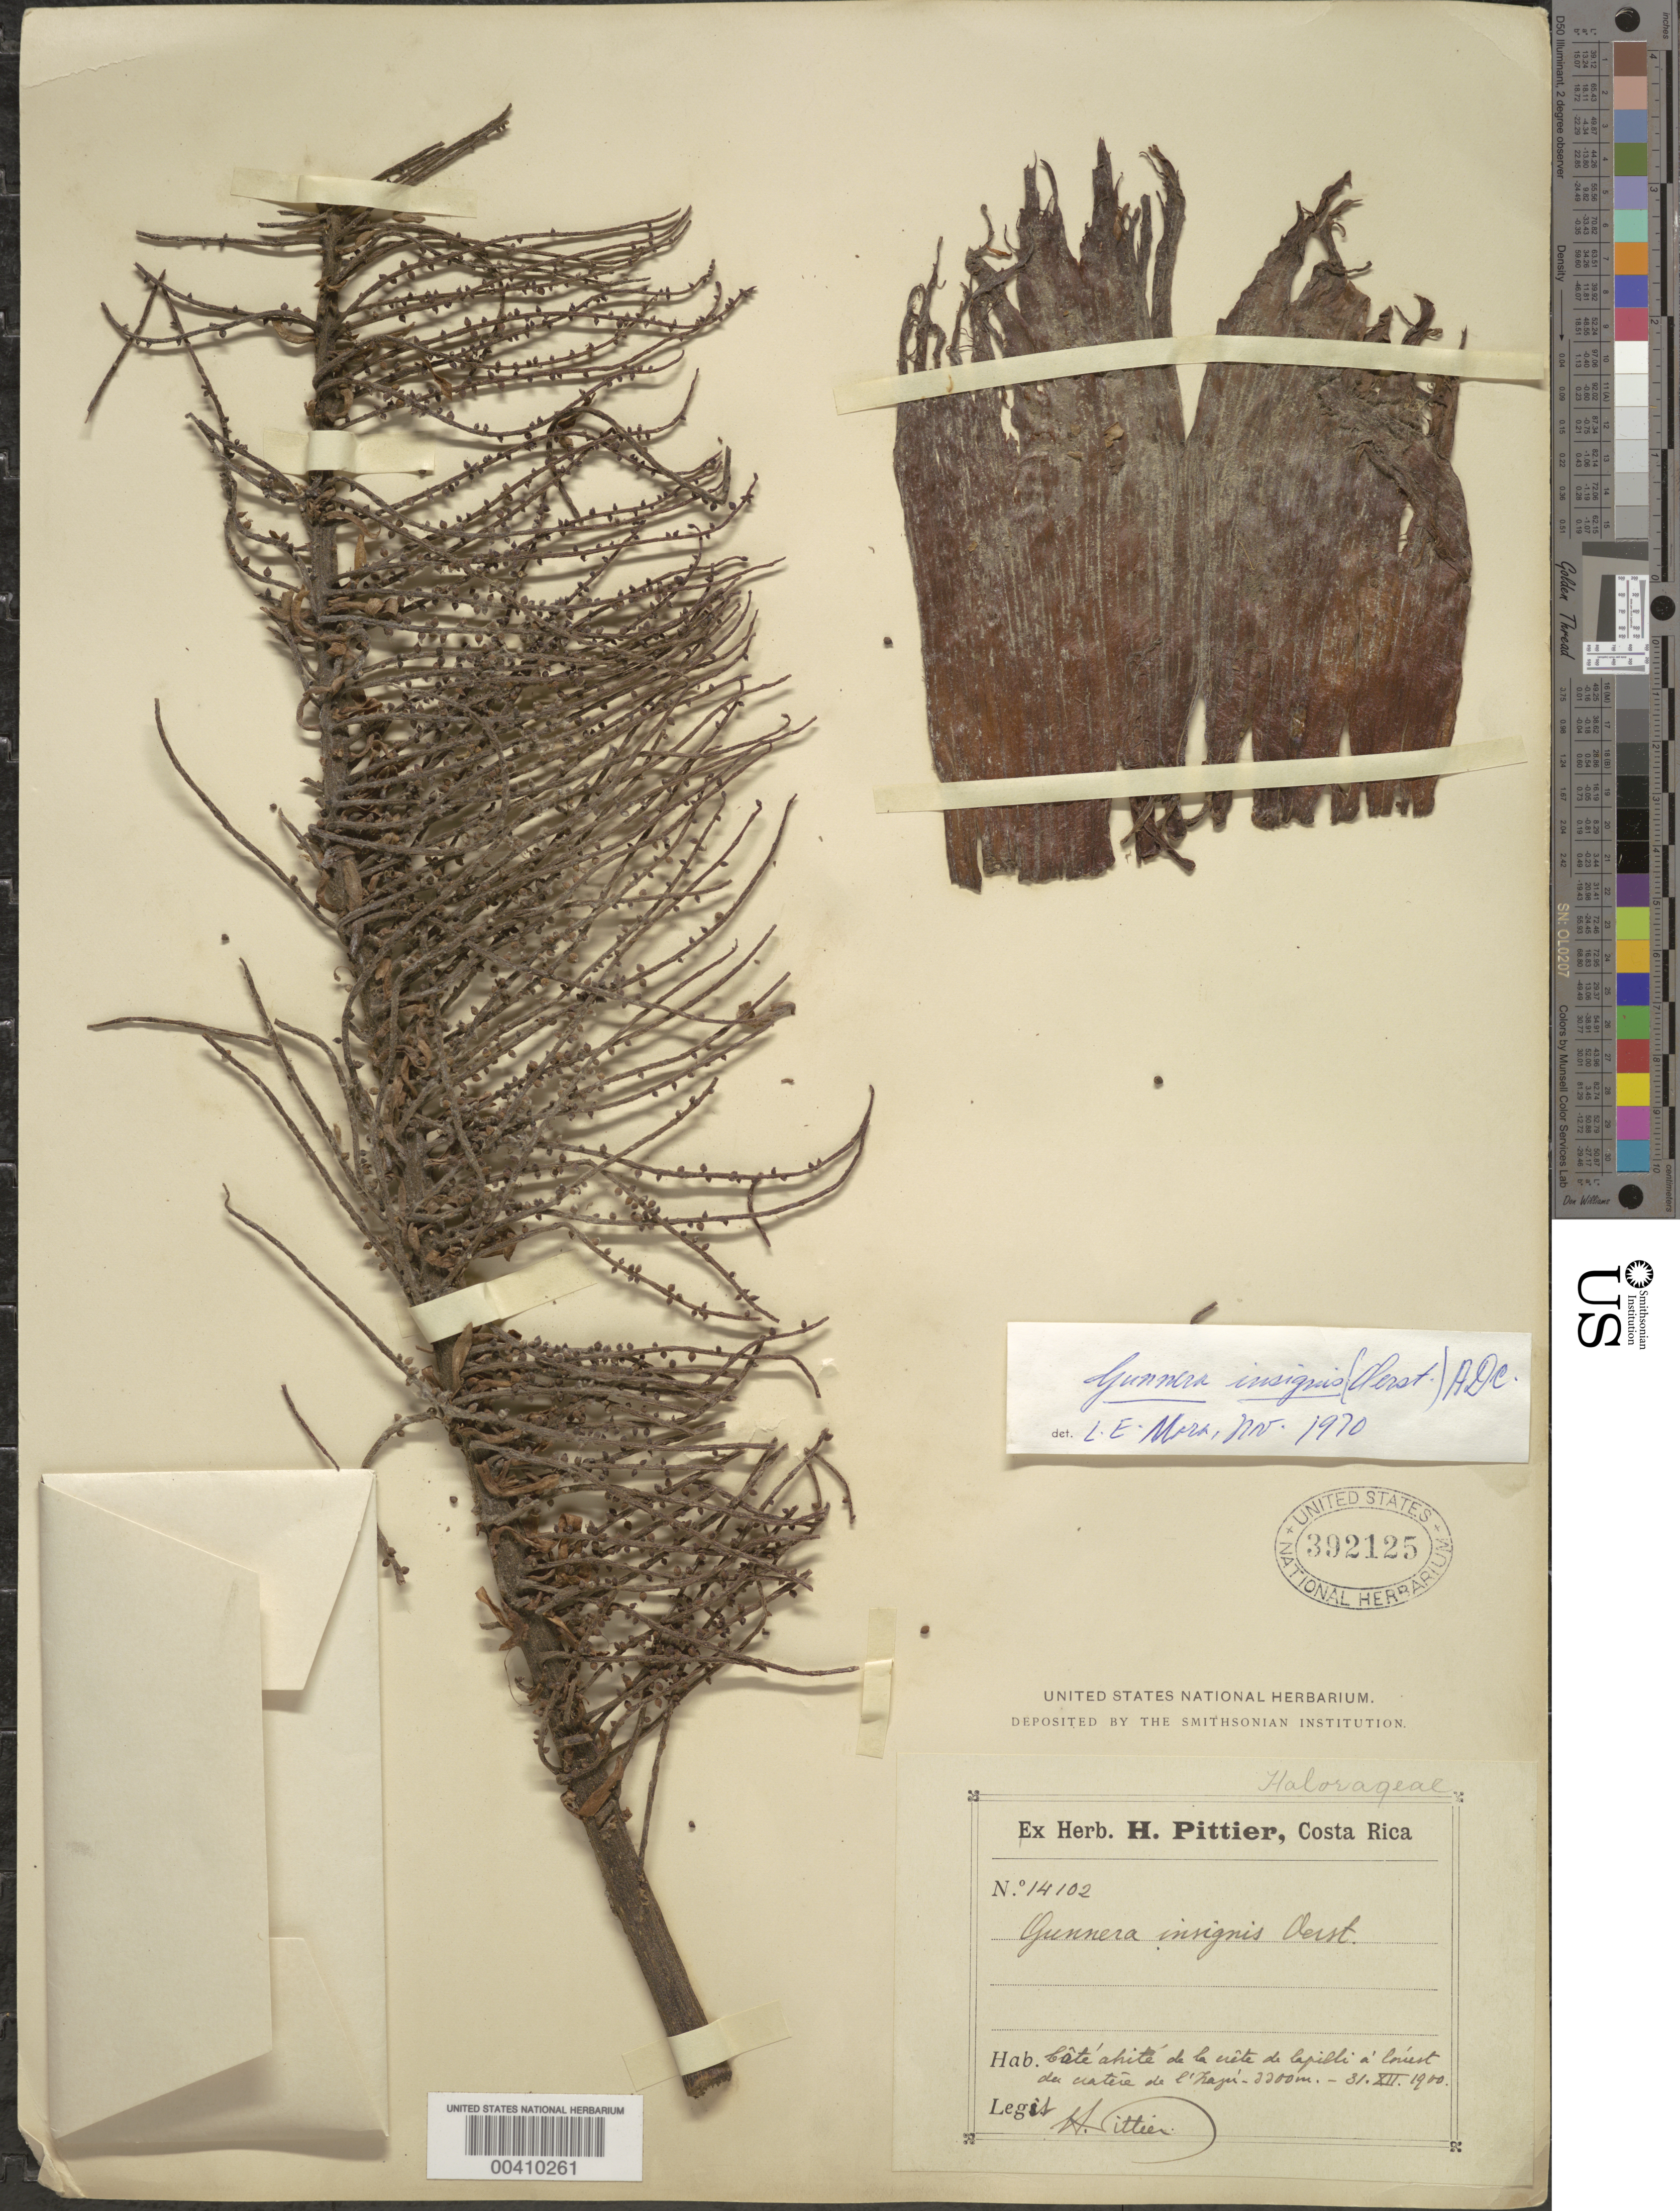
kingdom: Plantae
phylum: Tracheophyta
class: Magnoliopsida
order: Gunnerales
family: Gunneraceae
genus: Gunnera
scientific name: Gunnera insignis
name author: (Oerst.) A. DC.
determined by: Mora-Osejo, L. E.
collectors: H. F. Pittier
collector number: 14102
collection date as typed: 31 Dec 1900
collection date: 1900-12-31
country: Costa Rica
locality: Côté ahité de la crete de lapilli a' louest de cratére de l'Frazú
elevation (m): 2200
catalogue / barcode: US 392125